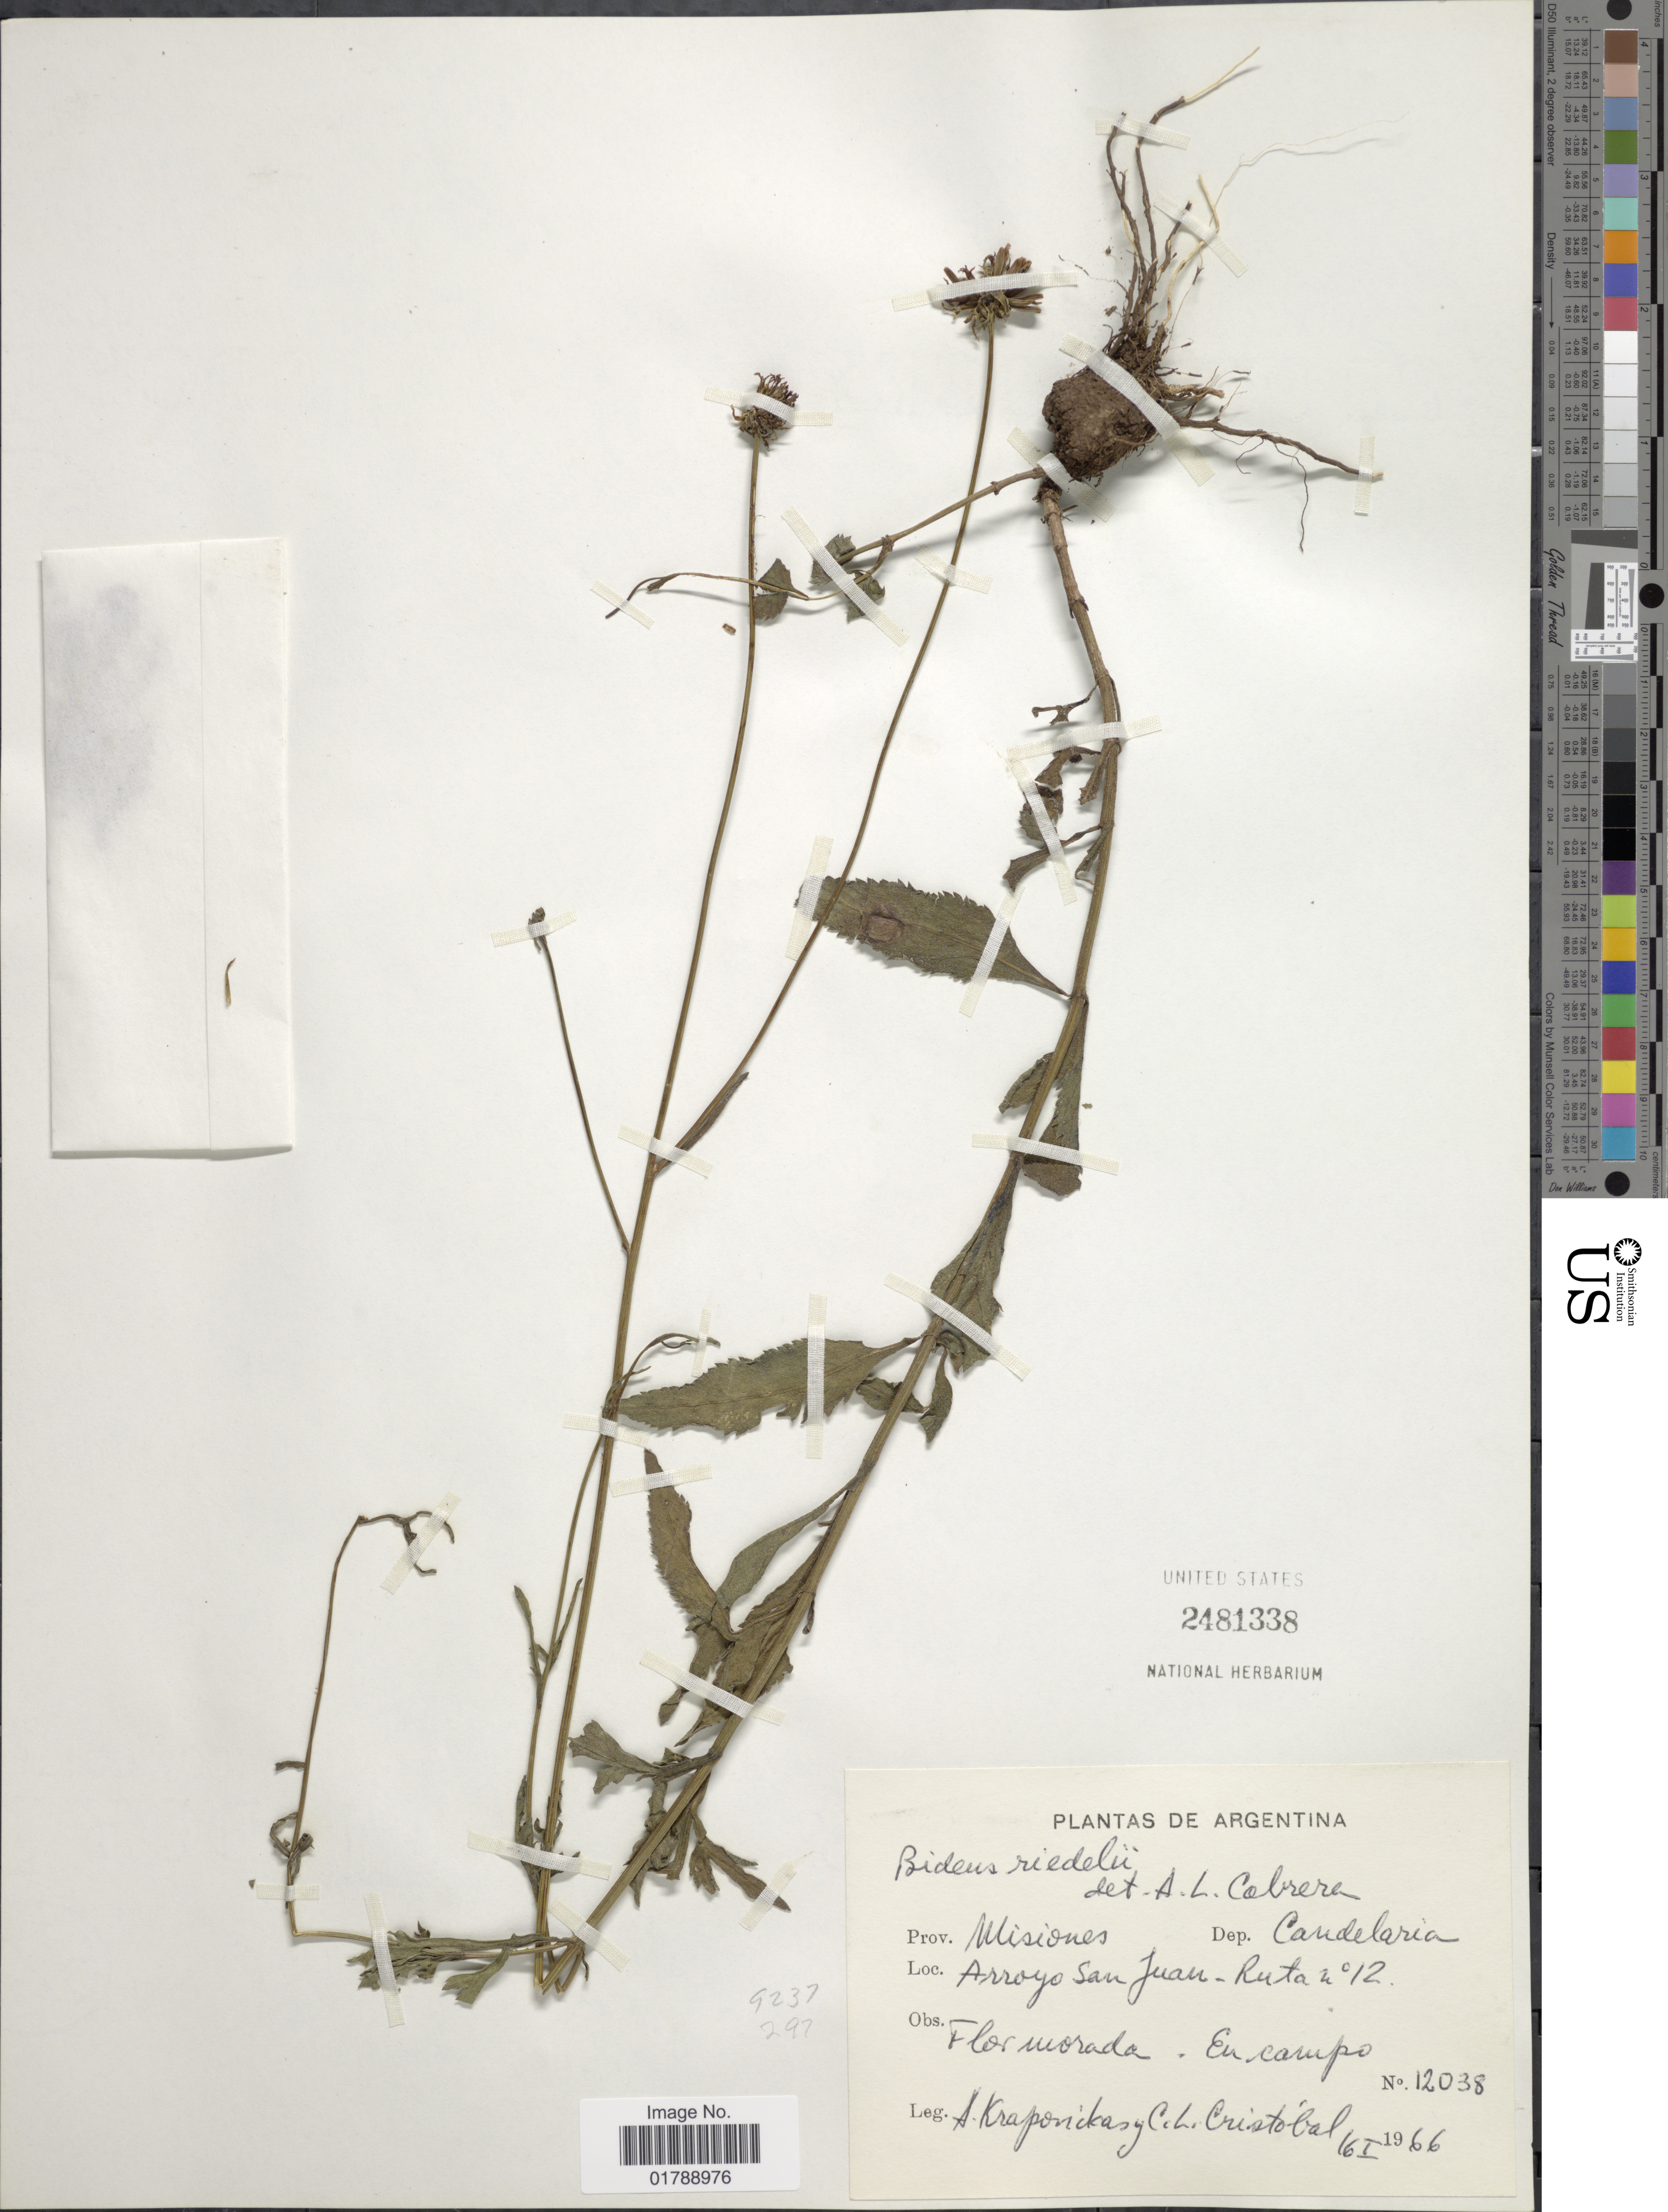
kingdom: Plantae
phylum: Tracheophyta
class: Magnoliopsida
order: Asterales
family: Asteraceae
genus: Bidens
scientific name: Bidens riedelii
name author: Baker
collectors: A. Krapovickas & C. L. Cristóbal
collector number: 12038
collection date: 1966-01-16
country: Argentina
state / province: Misiones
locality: Dep. Candelaria. Arroyo San Juan-Ruta no. 12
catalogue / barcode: US 2481338